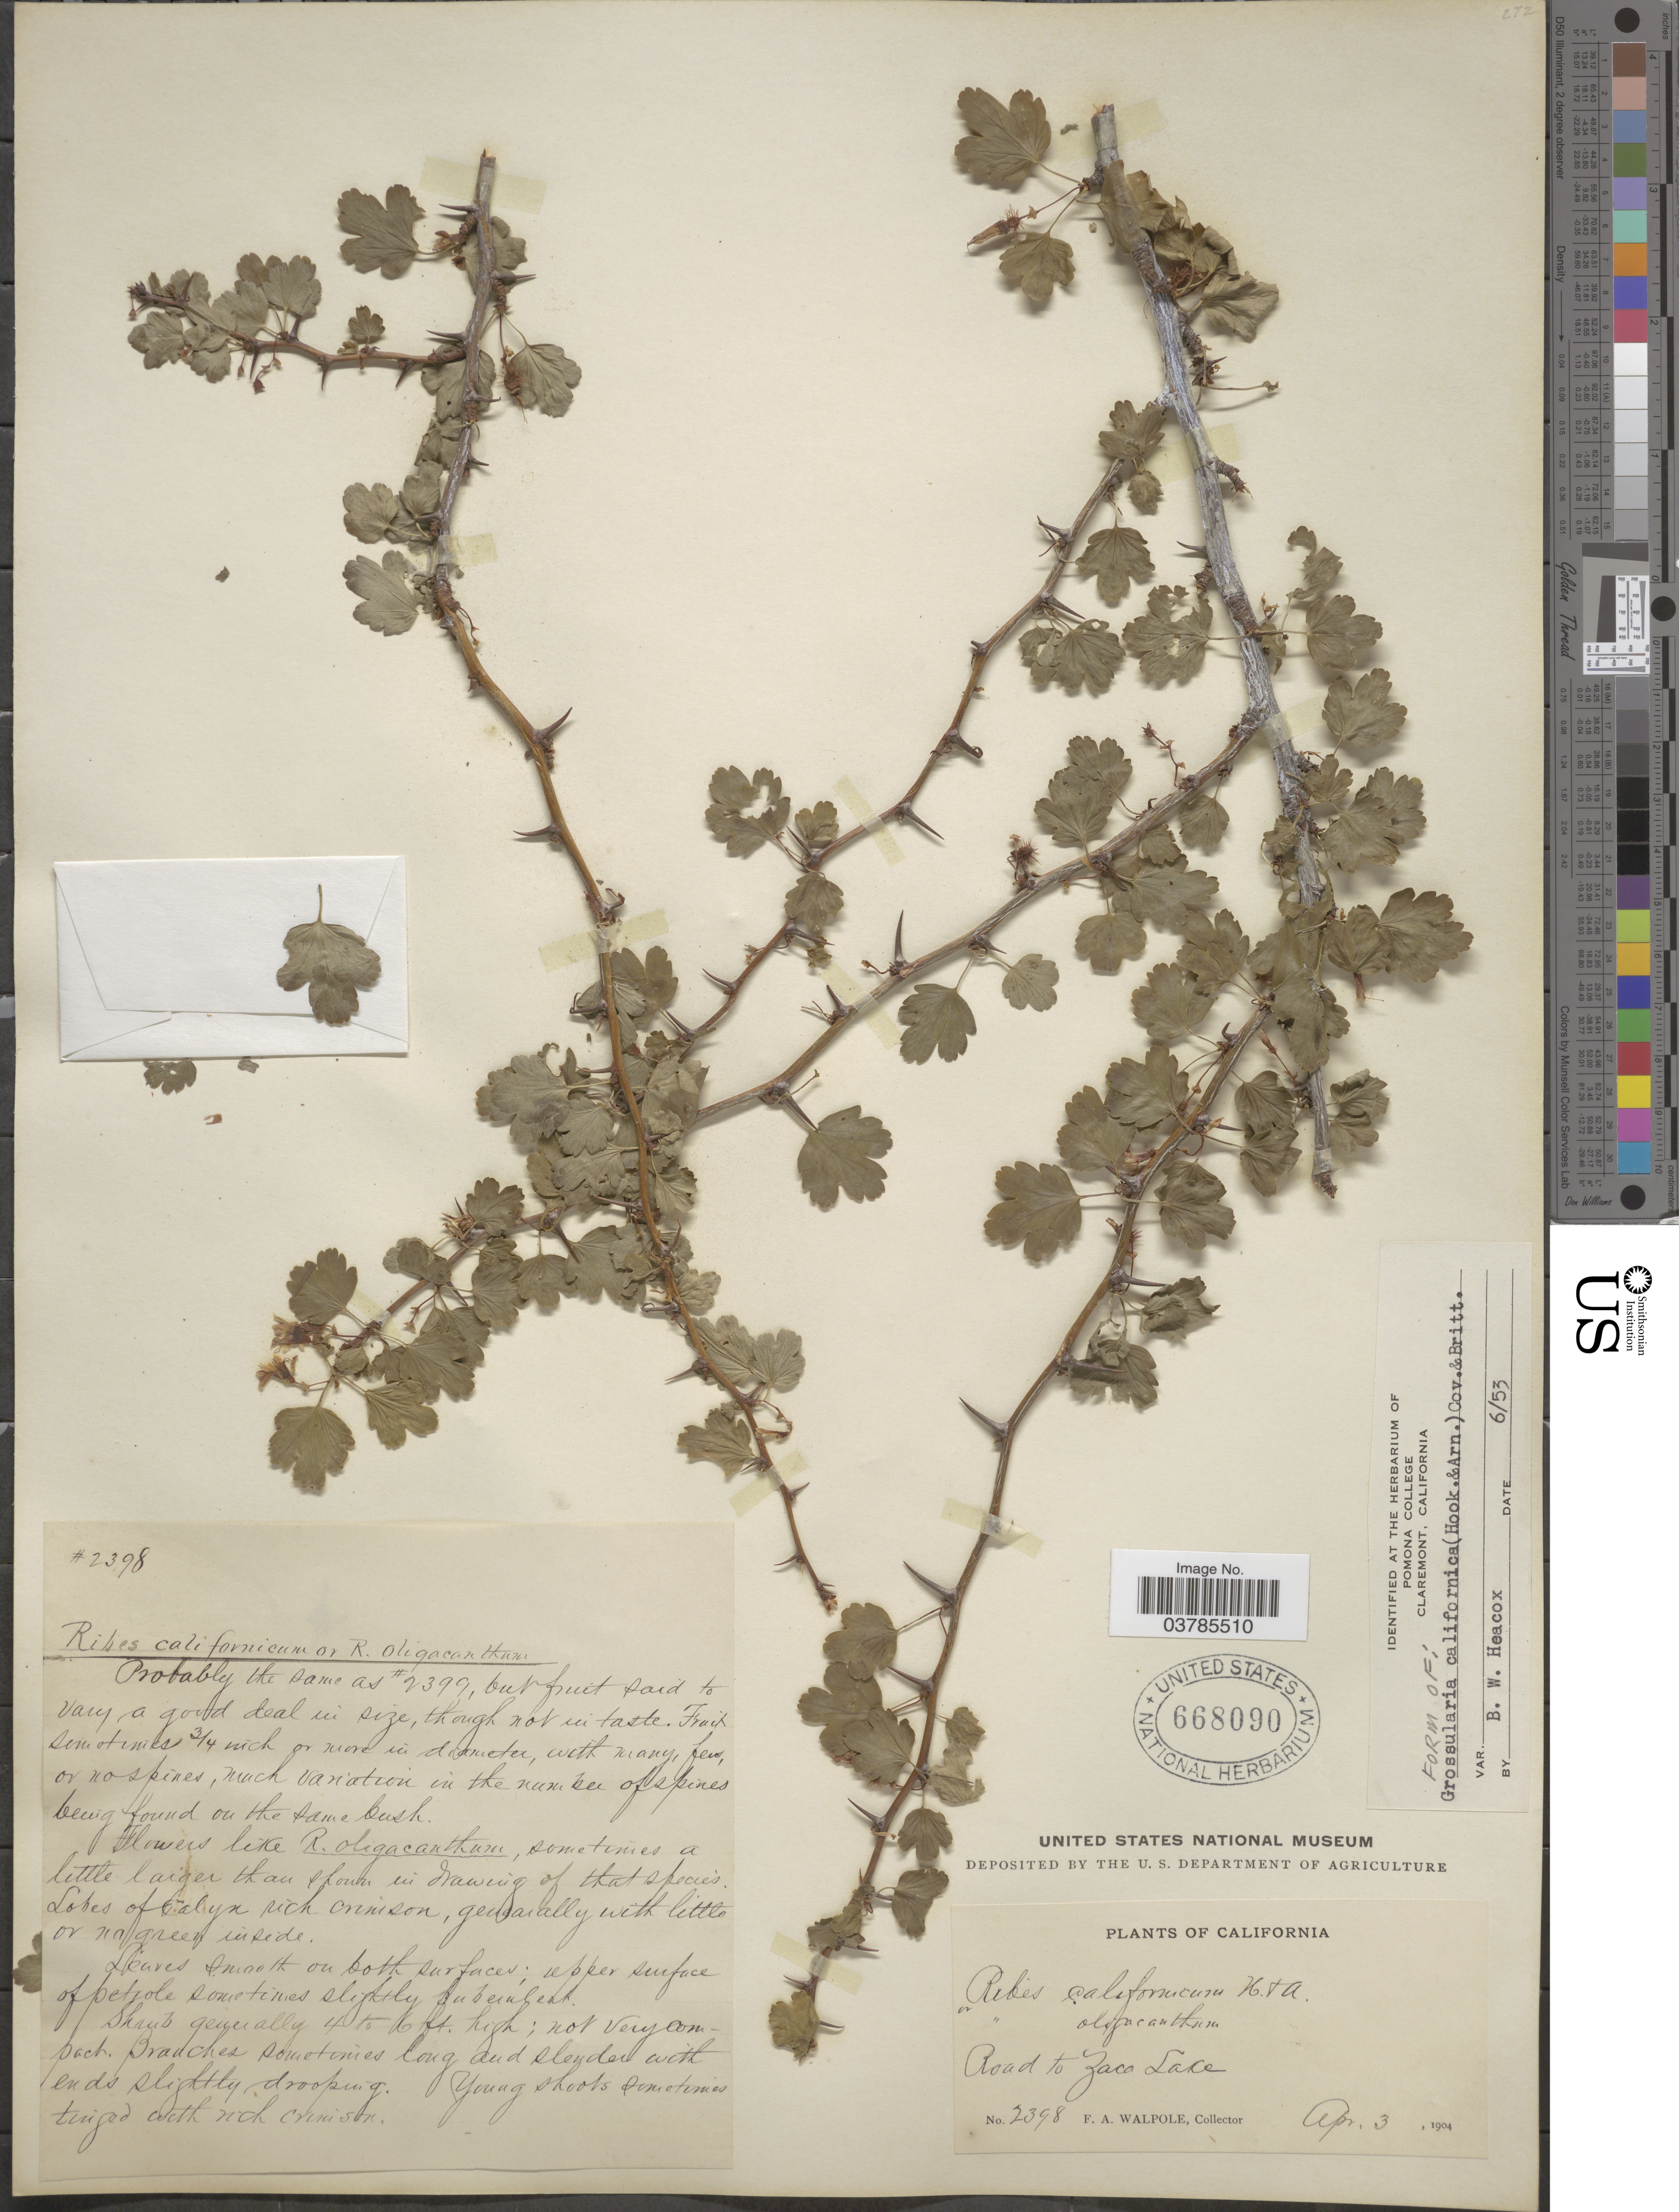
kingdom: Plantae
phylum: Tracheophyta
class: Magnoliopsida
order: Saxifragales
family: Grossulariaceae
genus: Ribes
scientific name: Ribes californicum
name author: Hook. & Arn.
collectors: F. Walpole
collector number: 2398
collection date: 1904-04-03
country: United States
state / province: California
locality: Road to Zaca Lake.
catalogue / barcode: US 668090